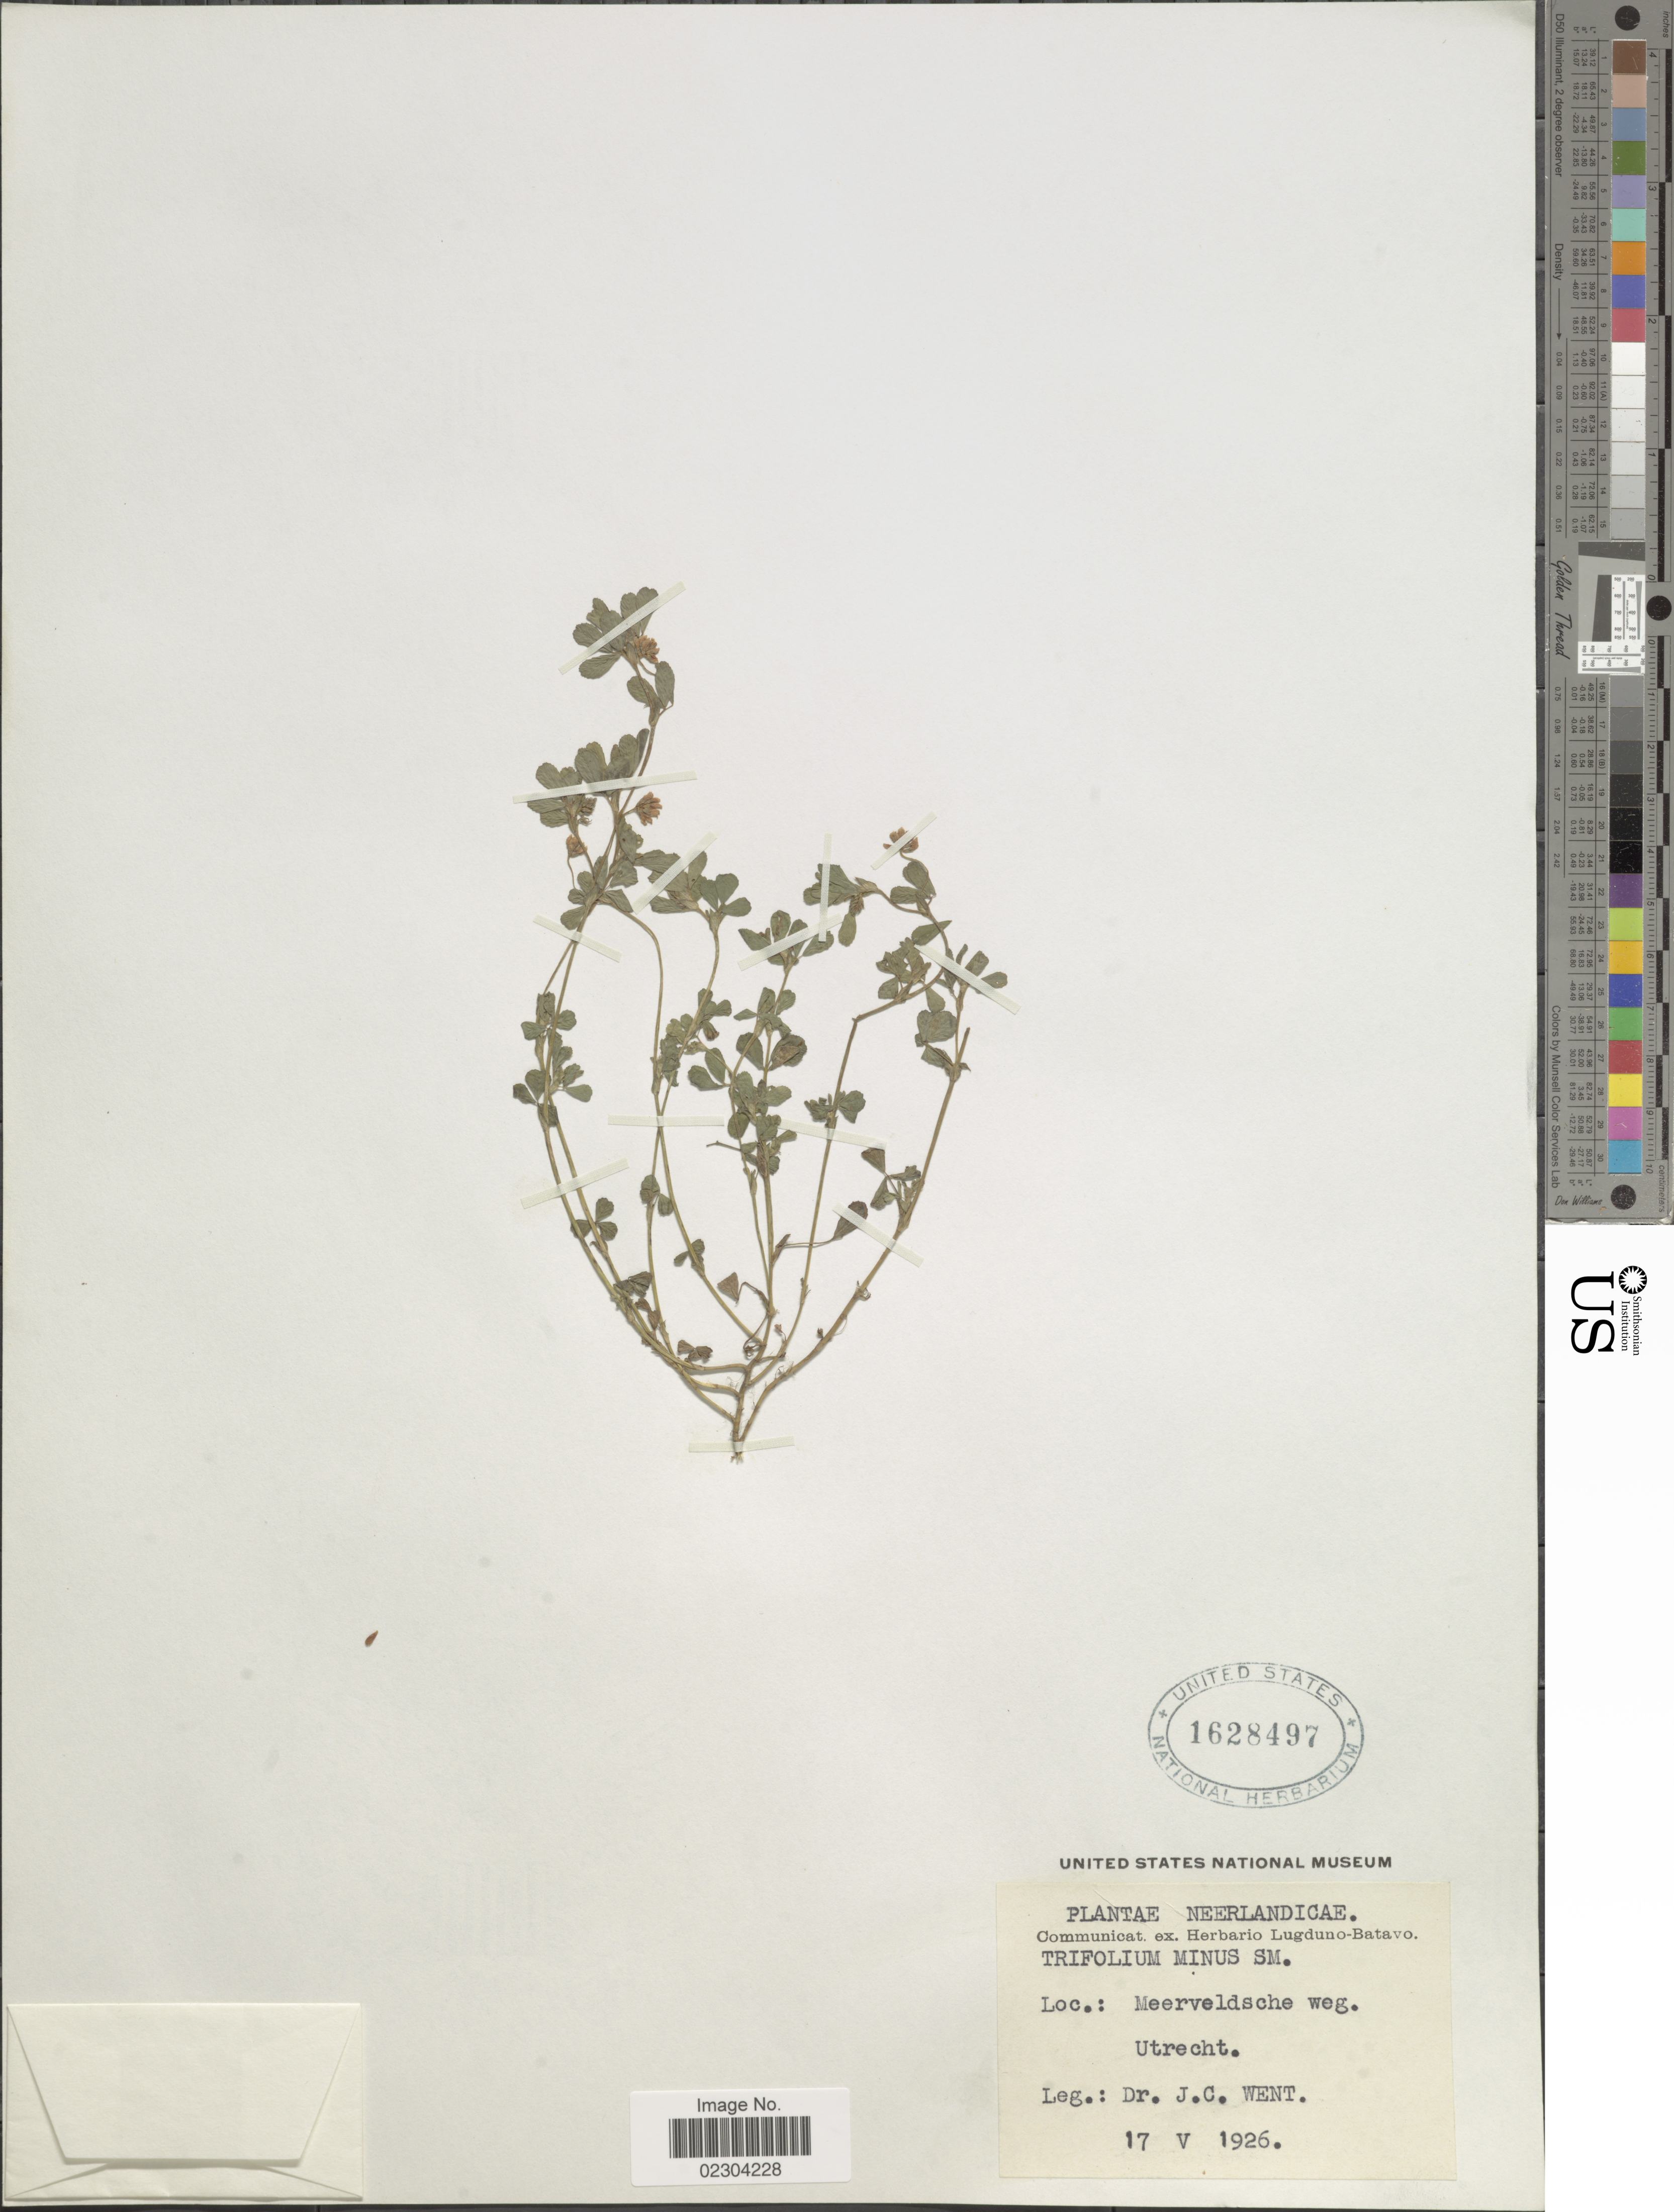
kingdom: Plantae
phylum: Tracheophyta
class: Magnoliopsida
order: Fabales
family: Fabaceae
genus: Trifolium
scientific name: Trifolium minus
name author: Sm.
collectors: J. C. Went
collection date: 1926-05-17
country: Netherlands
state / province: Utrecht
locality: Meerveldsche weg.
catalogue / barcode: US 1628497